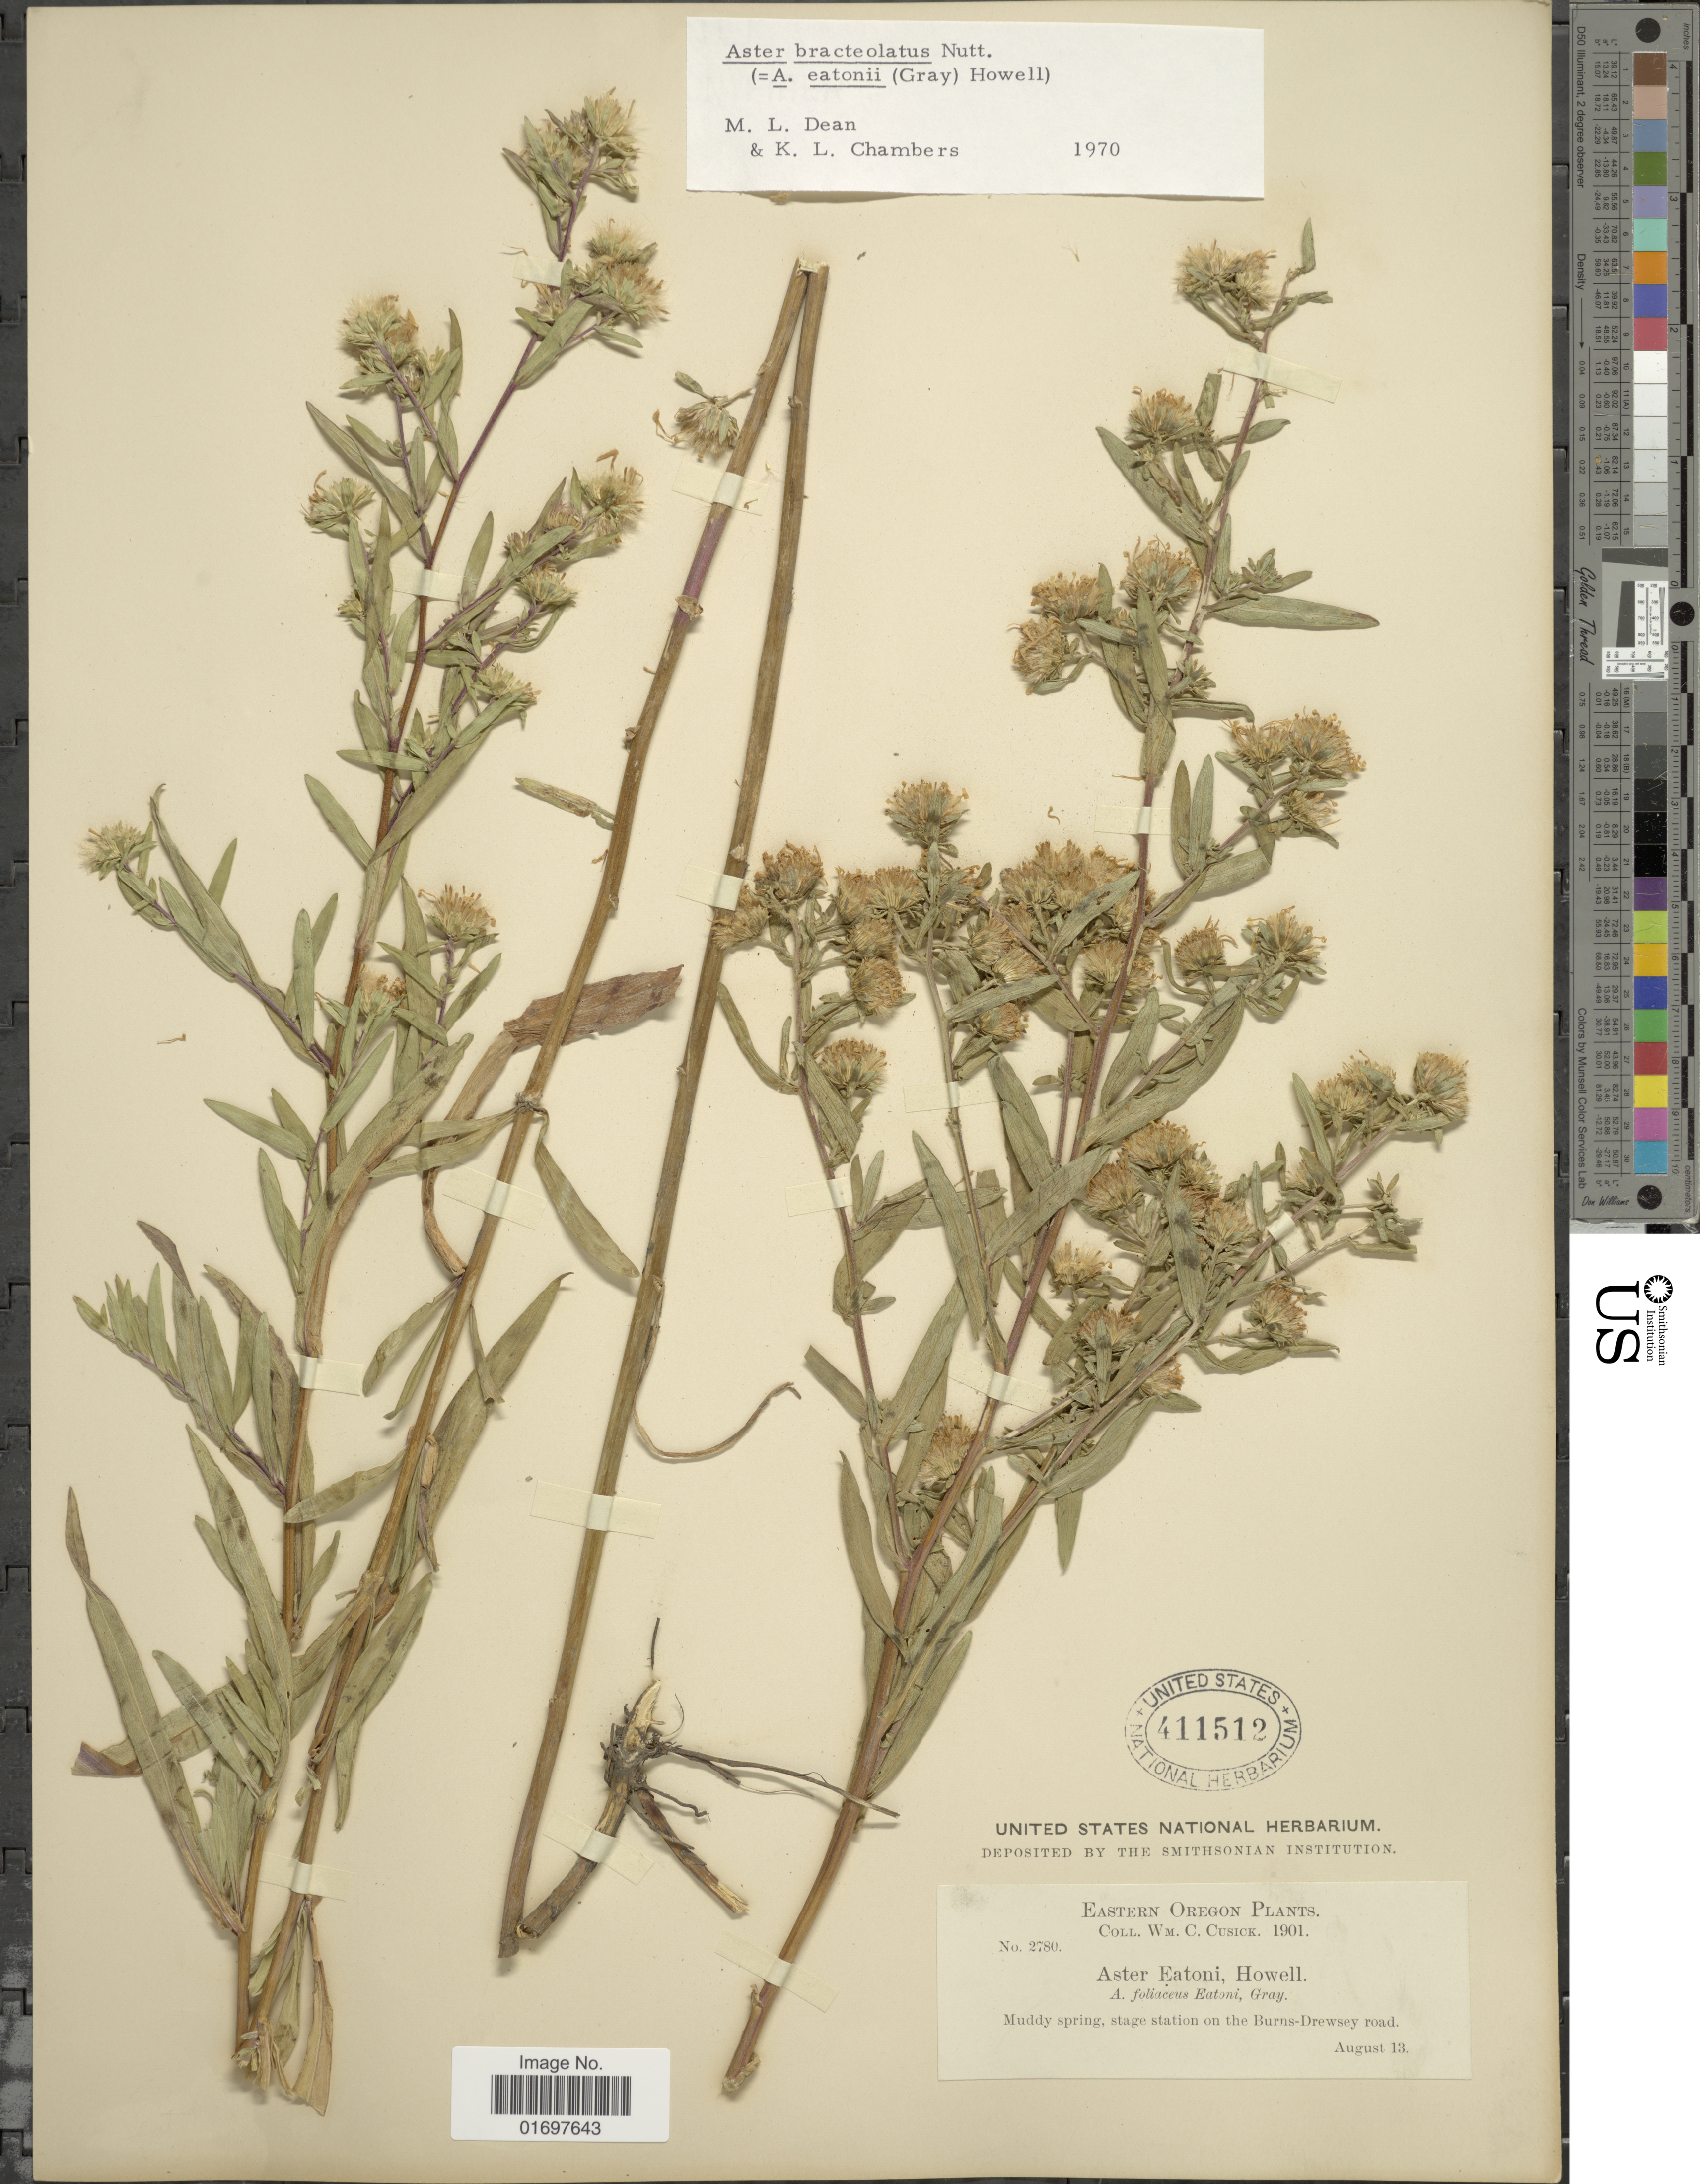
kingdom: Plantae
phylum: Tracheophyta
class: Magnoliopsida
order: Asterales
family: Asteraceae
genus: Symphyotrichum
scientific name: Symphyotrichum bracteolatum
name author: (Nutt.) G.L. Nesom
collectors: W. C. Cusick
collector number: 2780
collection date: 1901-08-13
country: United States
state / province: Oregon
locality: Eastern Oregon, Stage station on the Burns-Drewsey Road.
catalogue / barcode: US 411512